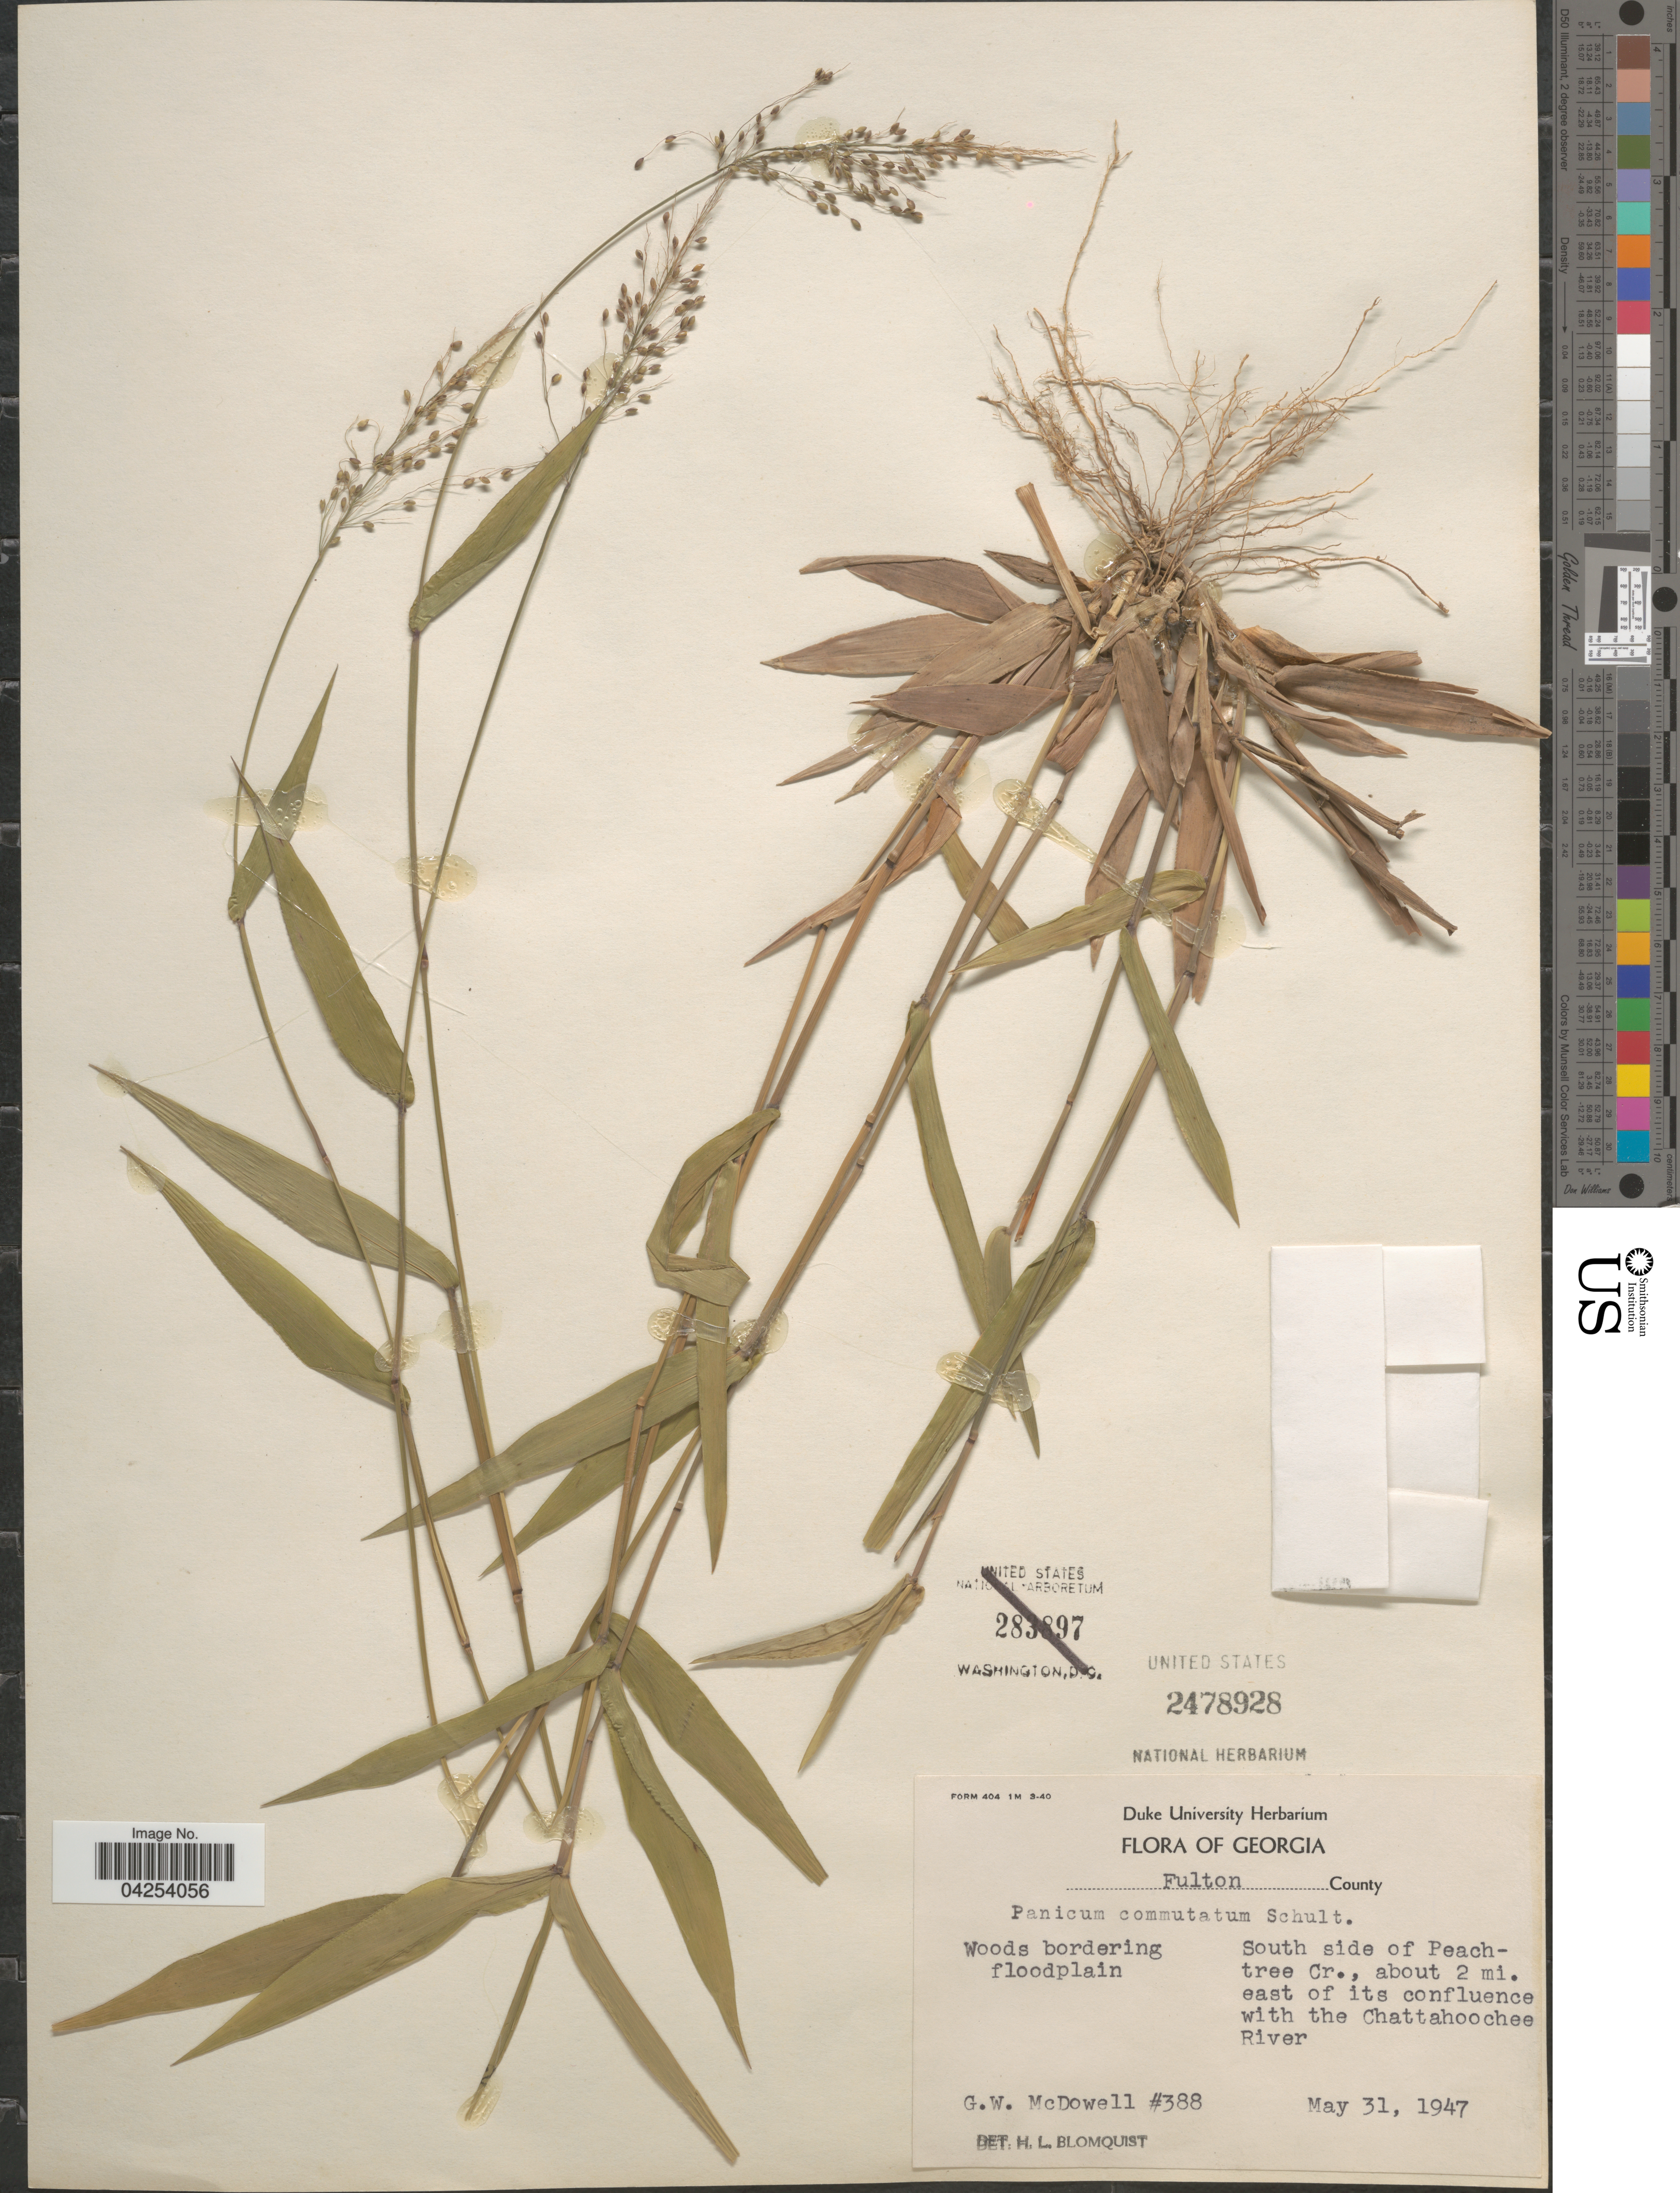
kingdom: Plantae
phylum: Tracheophyta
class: Liliopsida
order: Poales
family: Poaceae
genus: Dichanthelium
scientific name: Dichanthelium commutatum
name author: (Schult.) Gould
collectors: G. McDowell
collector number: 388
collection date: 1947-05-31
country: United States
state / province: Georgia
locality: Fulton County. Woods bordering floodplain. South side of Peachtree Cr., about 2 mi. east of its confluence with the Chattahoochee River.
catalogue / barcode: US 2478928